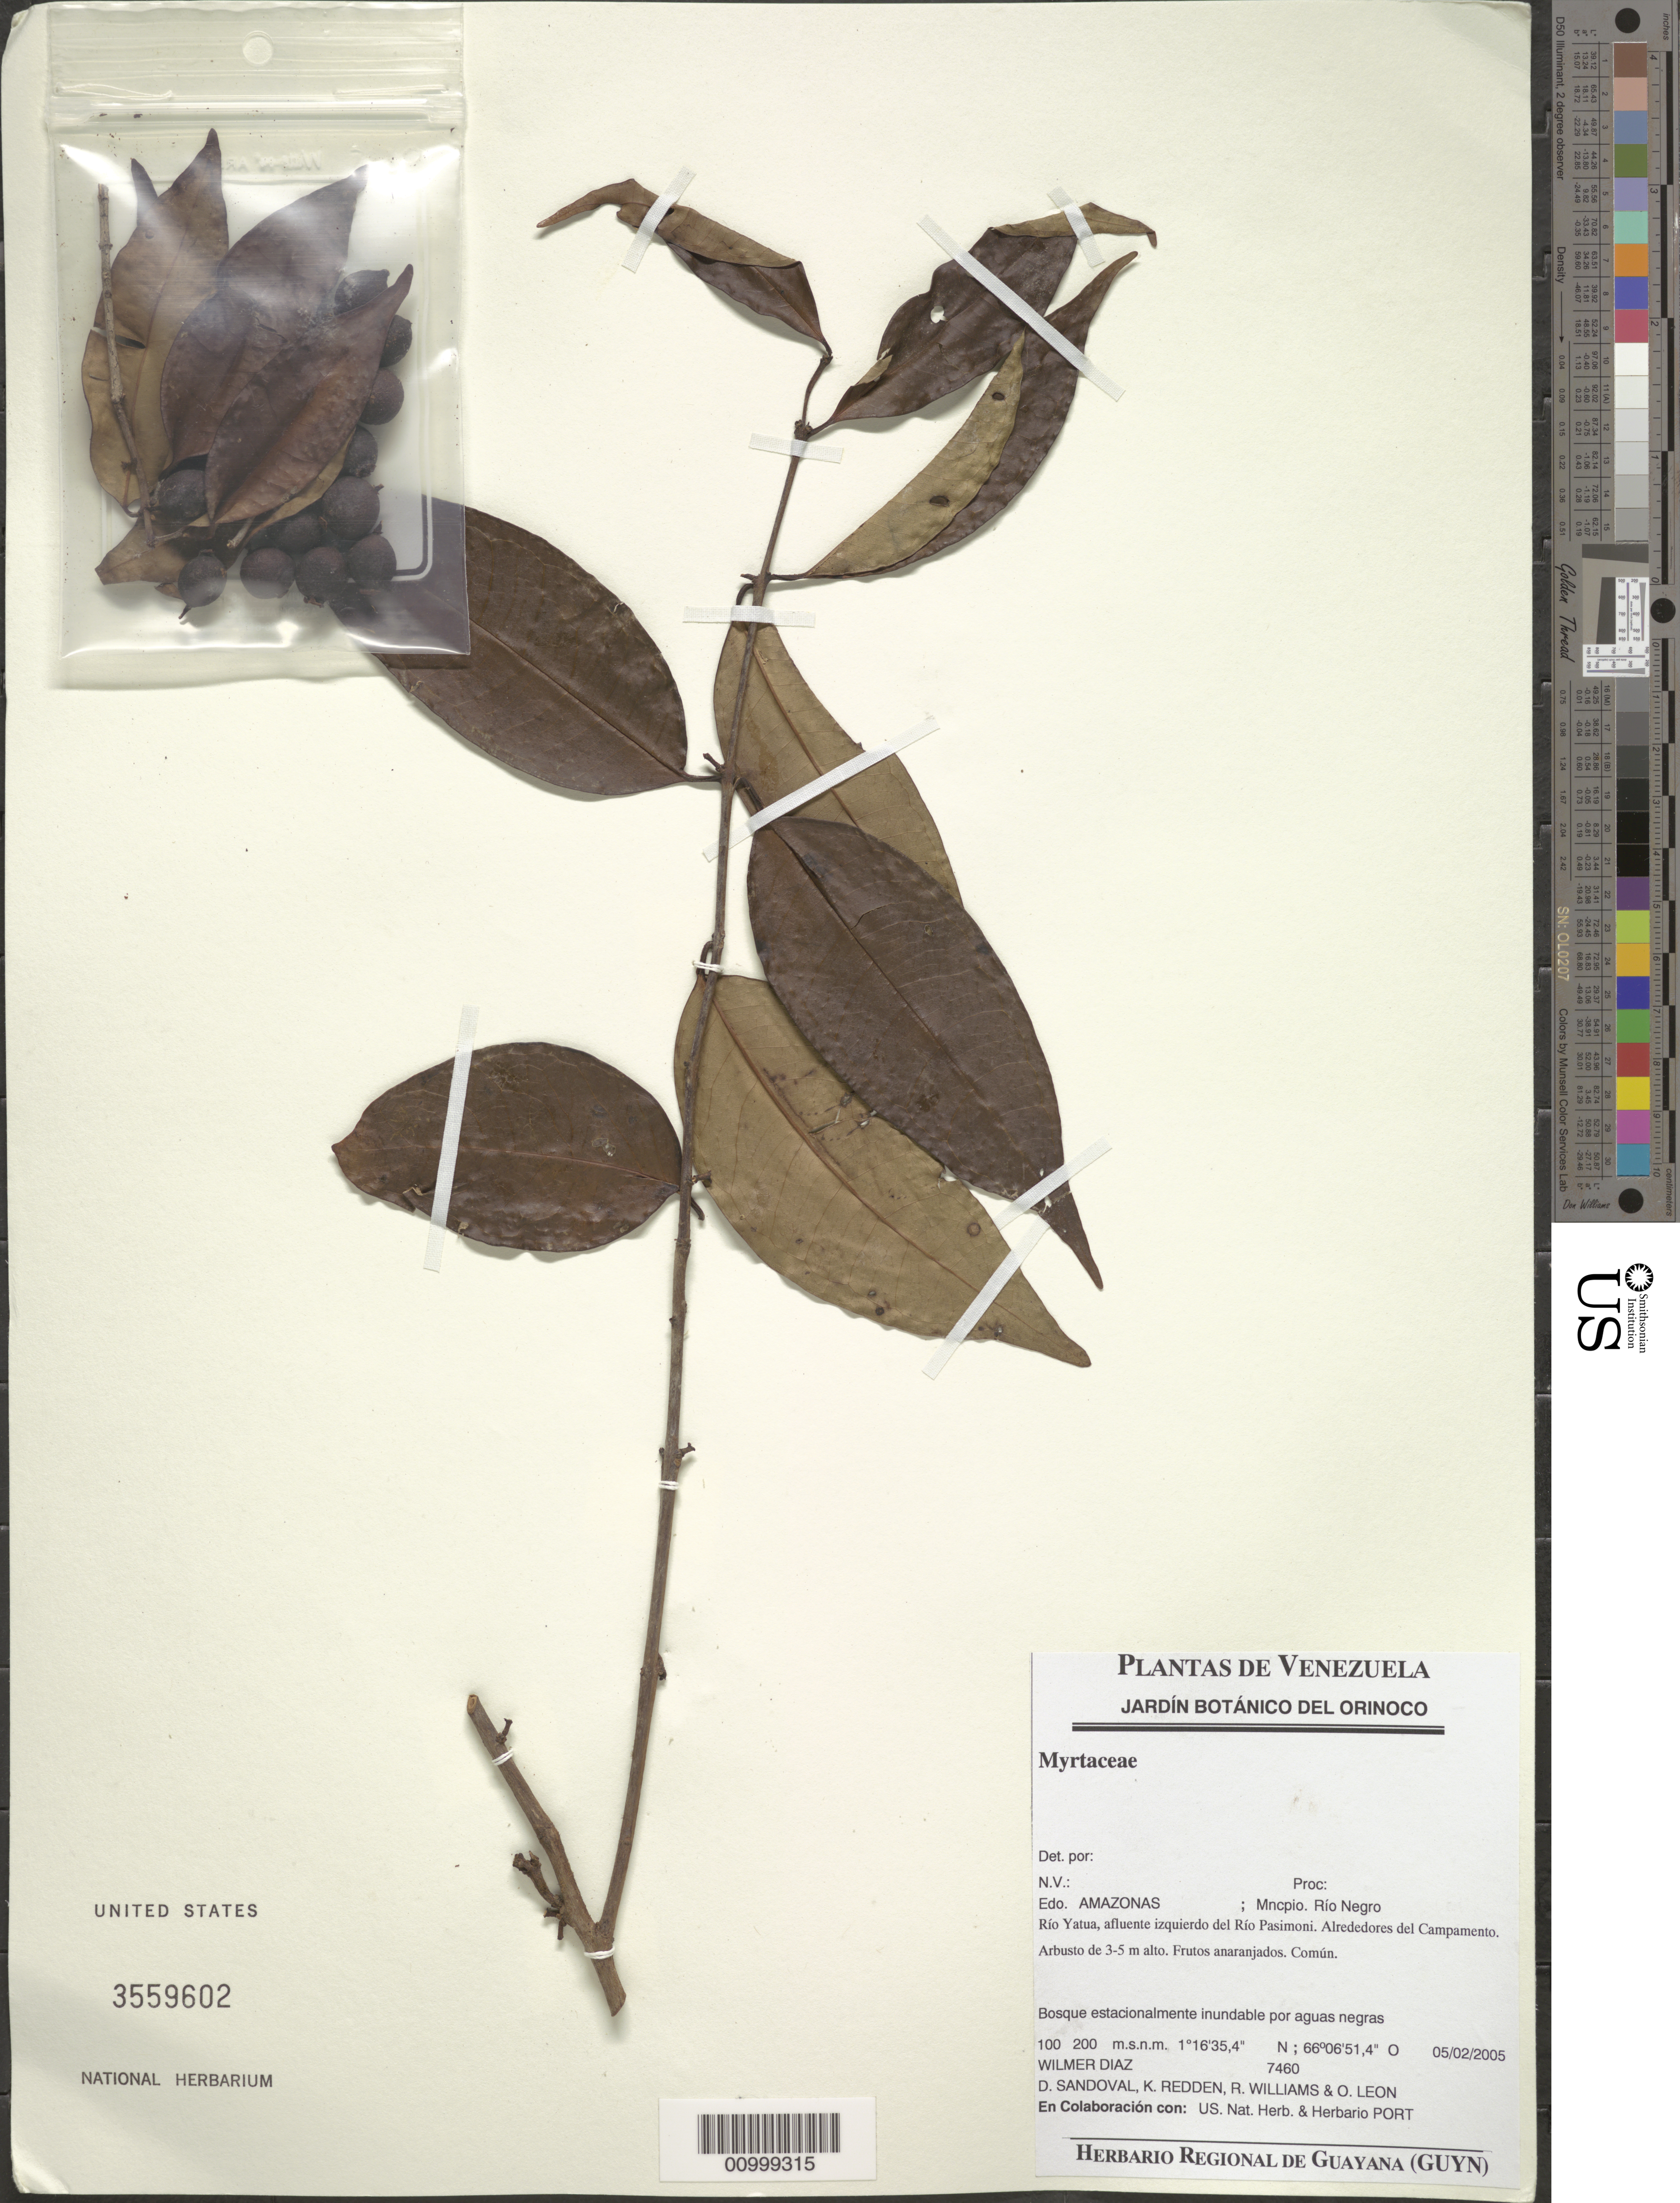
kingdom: Plantae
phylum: Tracheophyta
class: Magnoliopsida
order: Myrtales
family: Myrtaceae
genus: Eugenia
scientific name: Eugenia sp.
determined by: Parra-O, Carlos A., Instituto de Ciencias Naturales - Universidad Nacional de Colombia (COLOMBIA)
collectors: W. Díaz P., D. Sandoval, K. M. Redden, R. Williams & O. León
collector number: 7460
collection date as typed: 5-Feb-05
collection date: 2005-02-05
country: Venezuela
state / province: Amazonas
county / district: Río Negro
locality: Rio Yatua, afluente izquierdo del Rio Pasimoni. Alrededores del Campamento.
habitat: Bosque estacionalmente inundable por aguas negras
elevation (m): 100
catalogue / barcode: US 3559602